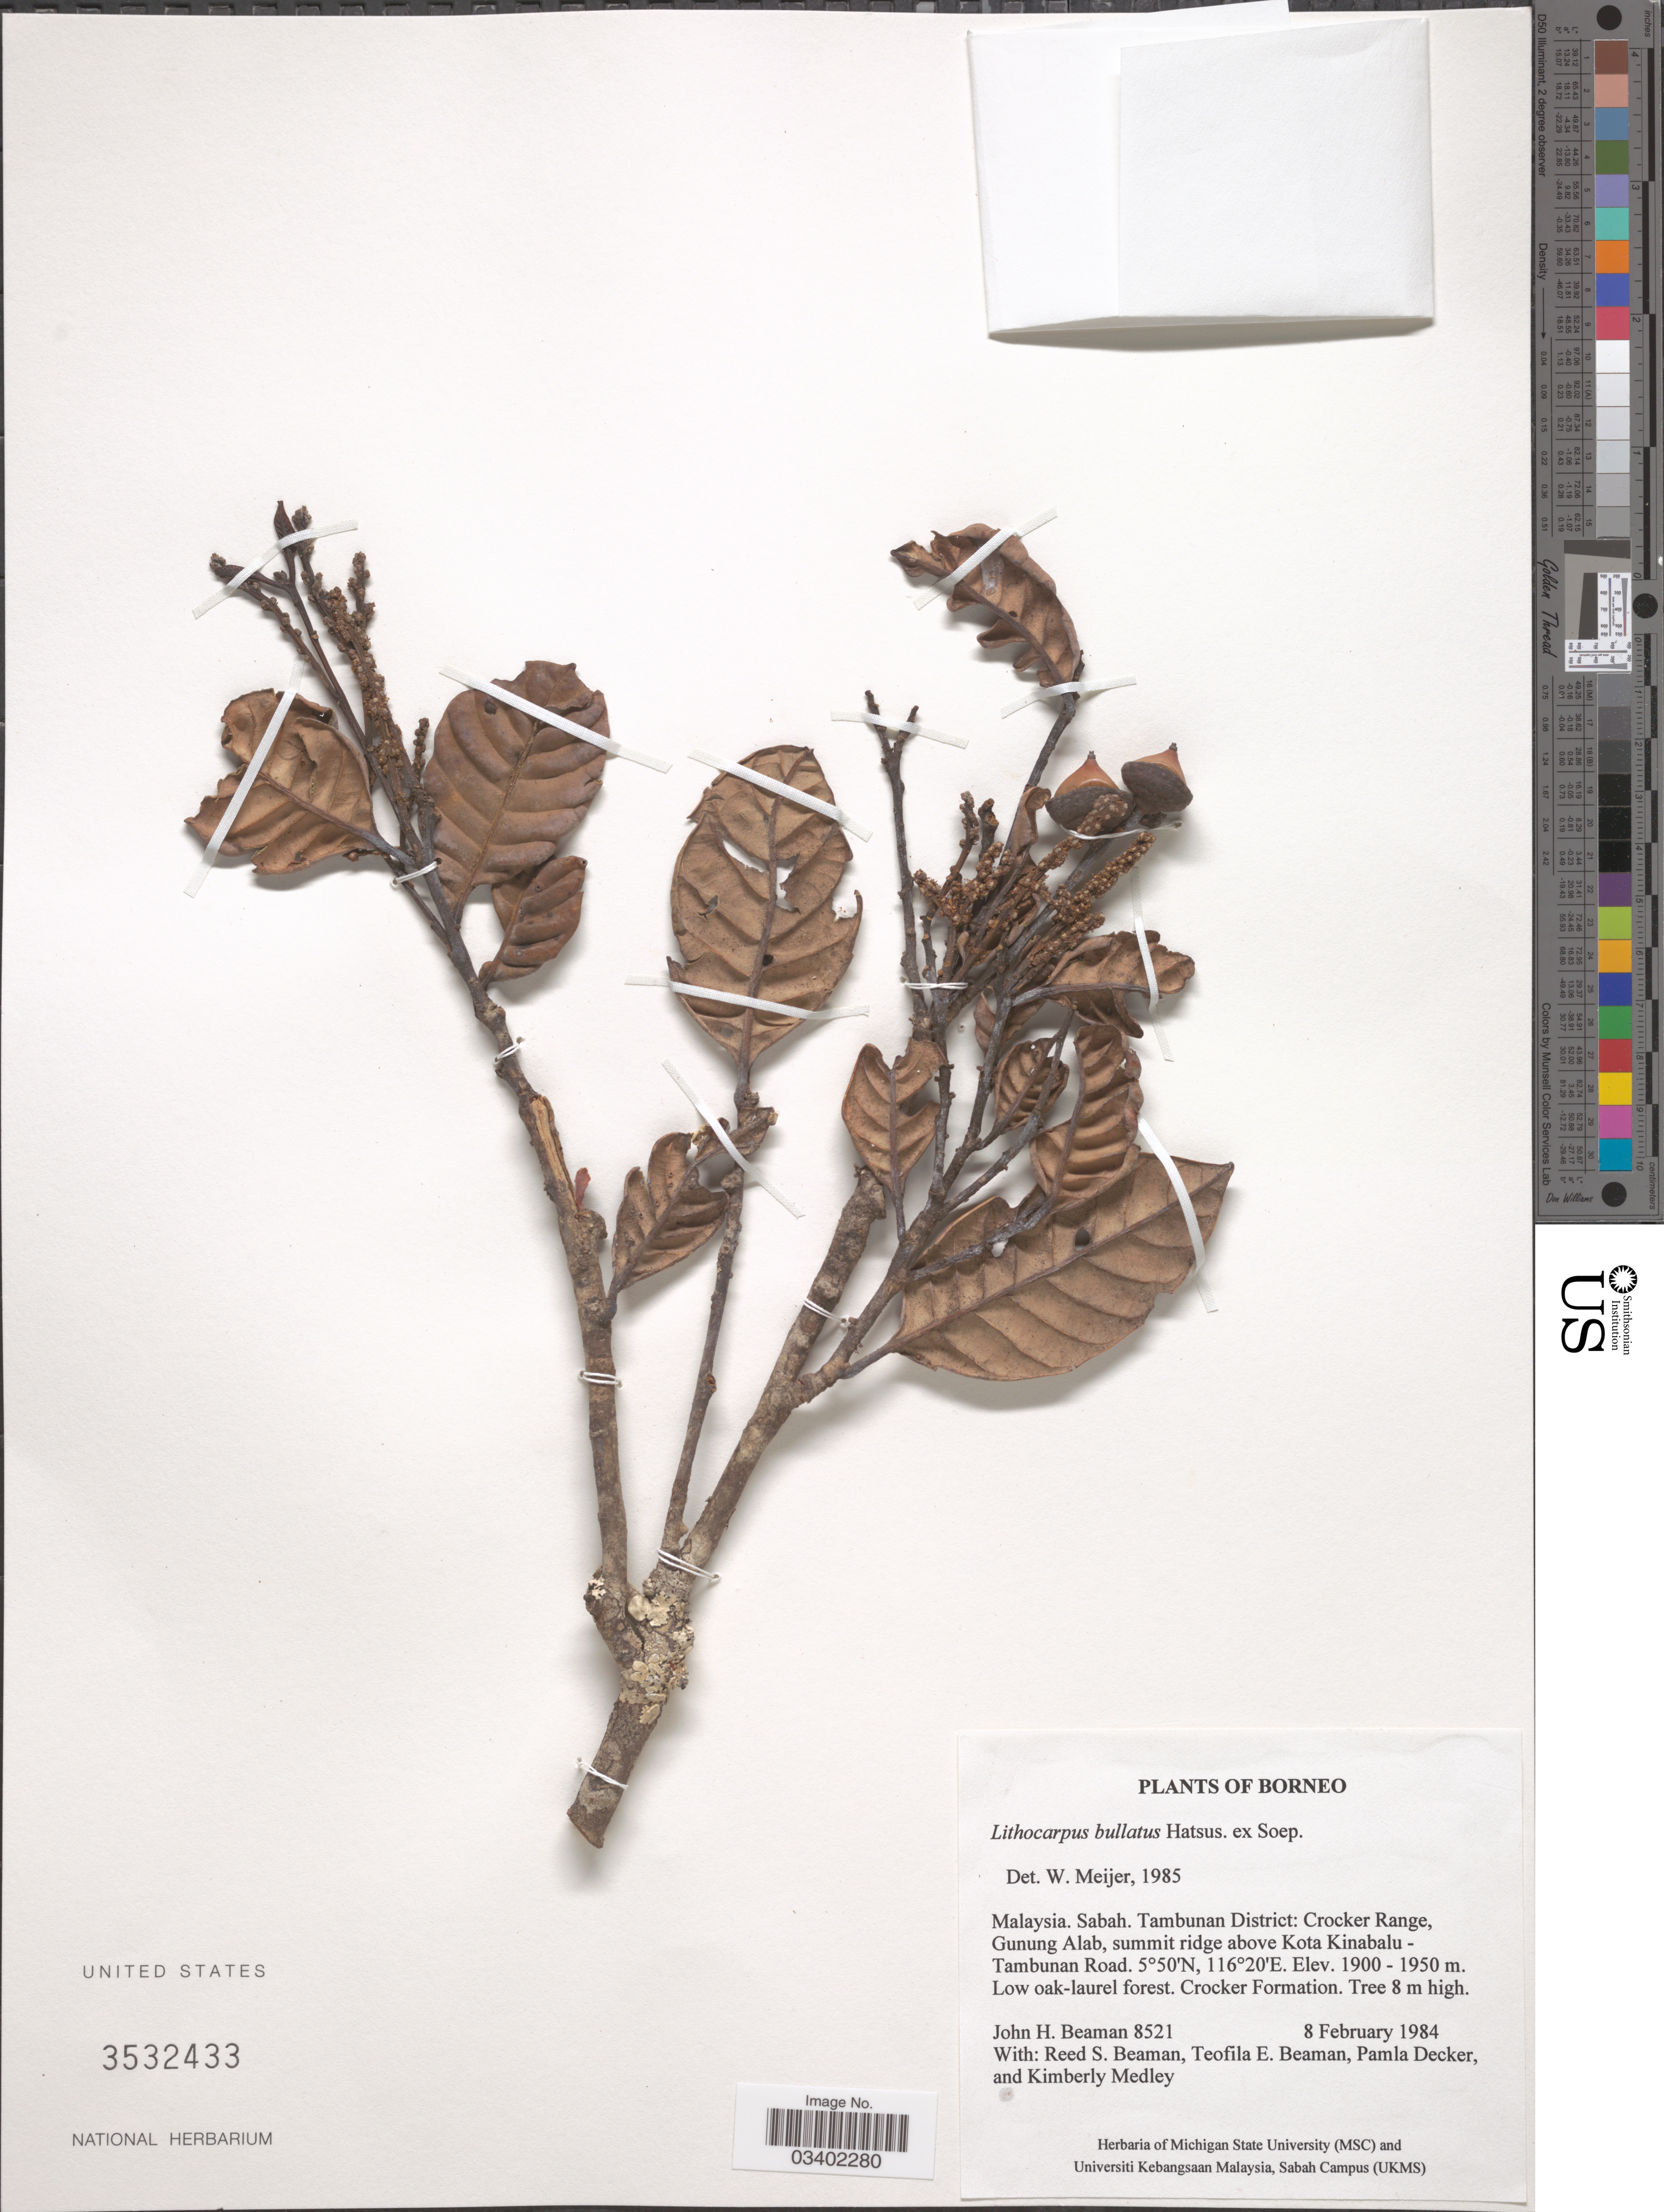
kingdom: Plantae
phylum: Tracheophyta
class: Magnoliopsida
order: Fagales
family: Fagaceae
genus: Lithocarpus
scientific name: Lithocarpus bullatus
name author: Hatus. ex Soepadmo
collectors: J. H. Beaman, R. S. Beaman, T. E. Beaman, P. Decker & K. Medley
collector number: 8521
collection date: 1984-02-08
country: Malaysia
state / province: Sabah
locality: Borneo. Tambunan District: Crocker Range, Gunung Alab, summit ridge above Kota Kinabalu - Tambunan Road. Crocker Formation.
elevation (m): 1900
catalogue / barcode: US 3532433